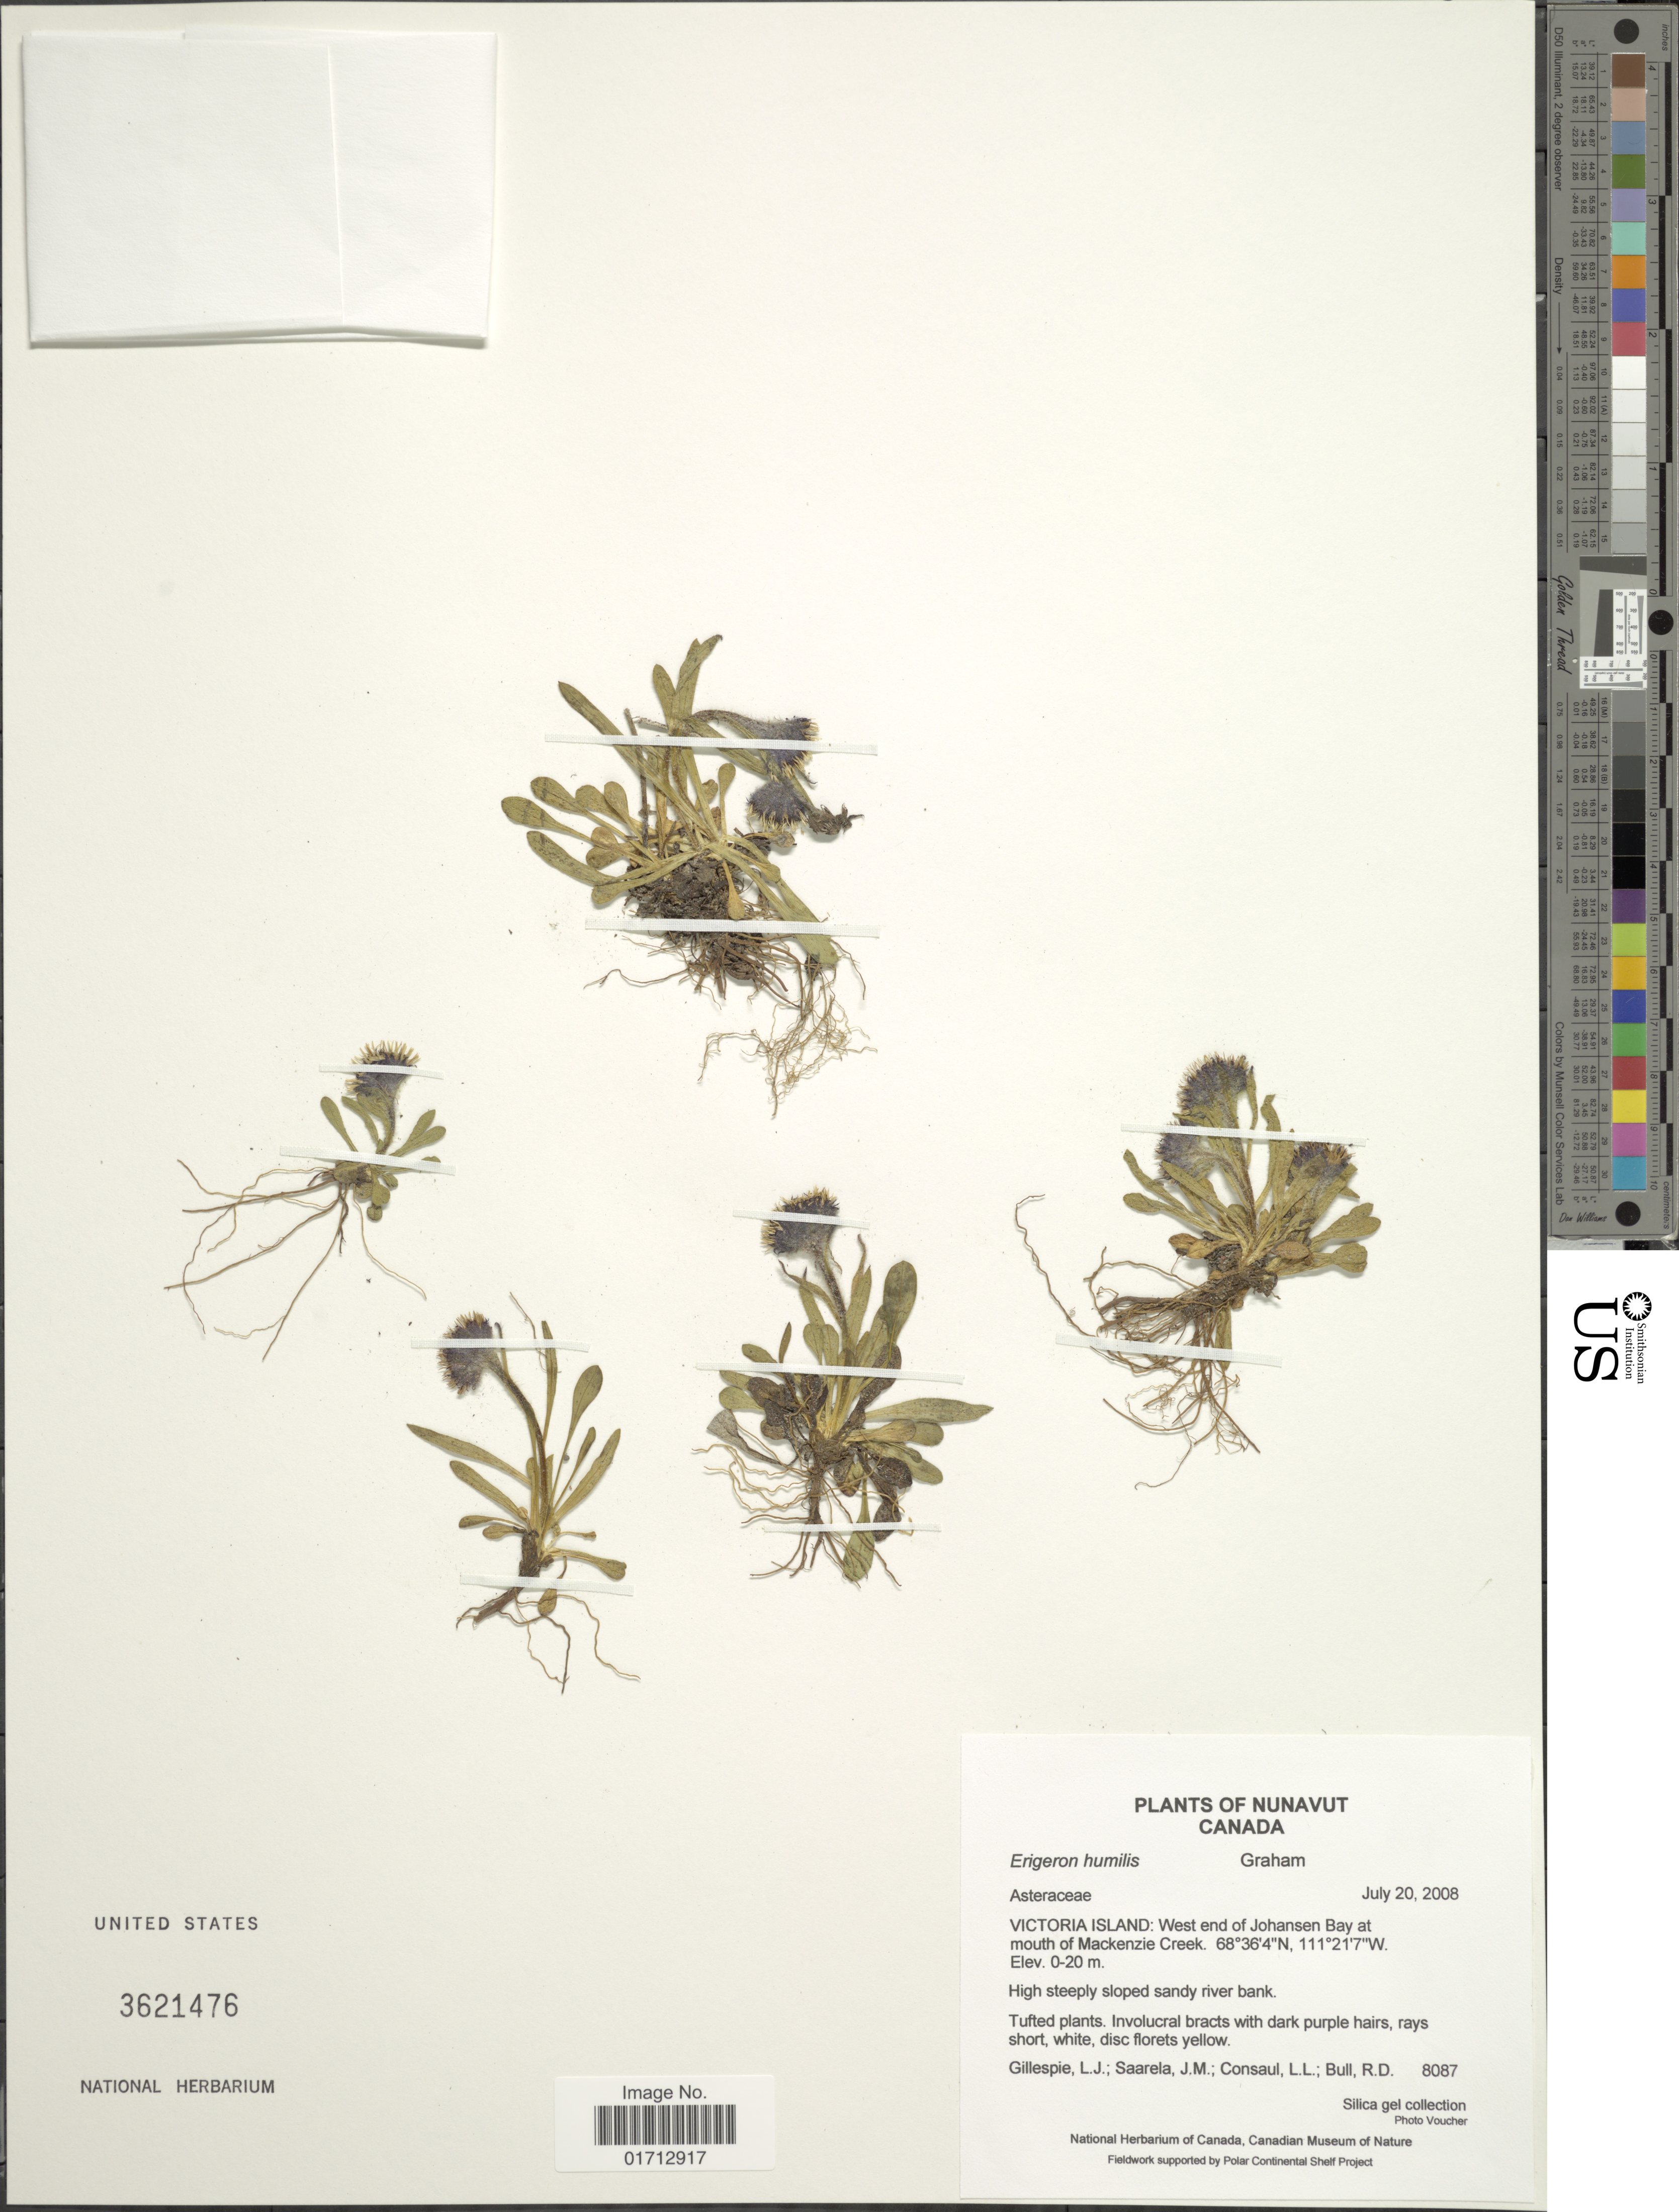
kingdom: Plantae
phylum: Tracheophyta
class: Magnoliopsida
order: Asterales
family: Asteraceae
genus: Erigeron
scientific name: Erigeron humilis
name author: Graham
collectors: L. Gillespie, J. Saarela, L. Consaul & R. Bull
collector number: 8087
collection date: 2008-07-20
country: Canada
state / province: Nunavut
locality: Graham, Victoria Island: West end of Johansen Bay at mouth Mackenzie Creek.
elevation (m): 0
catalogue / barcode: US 3621476